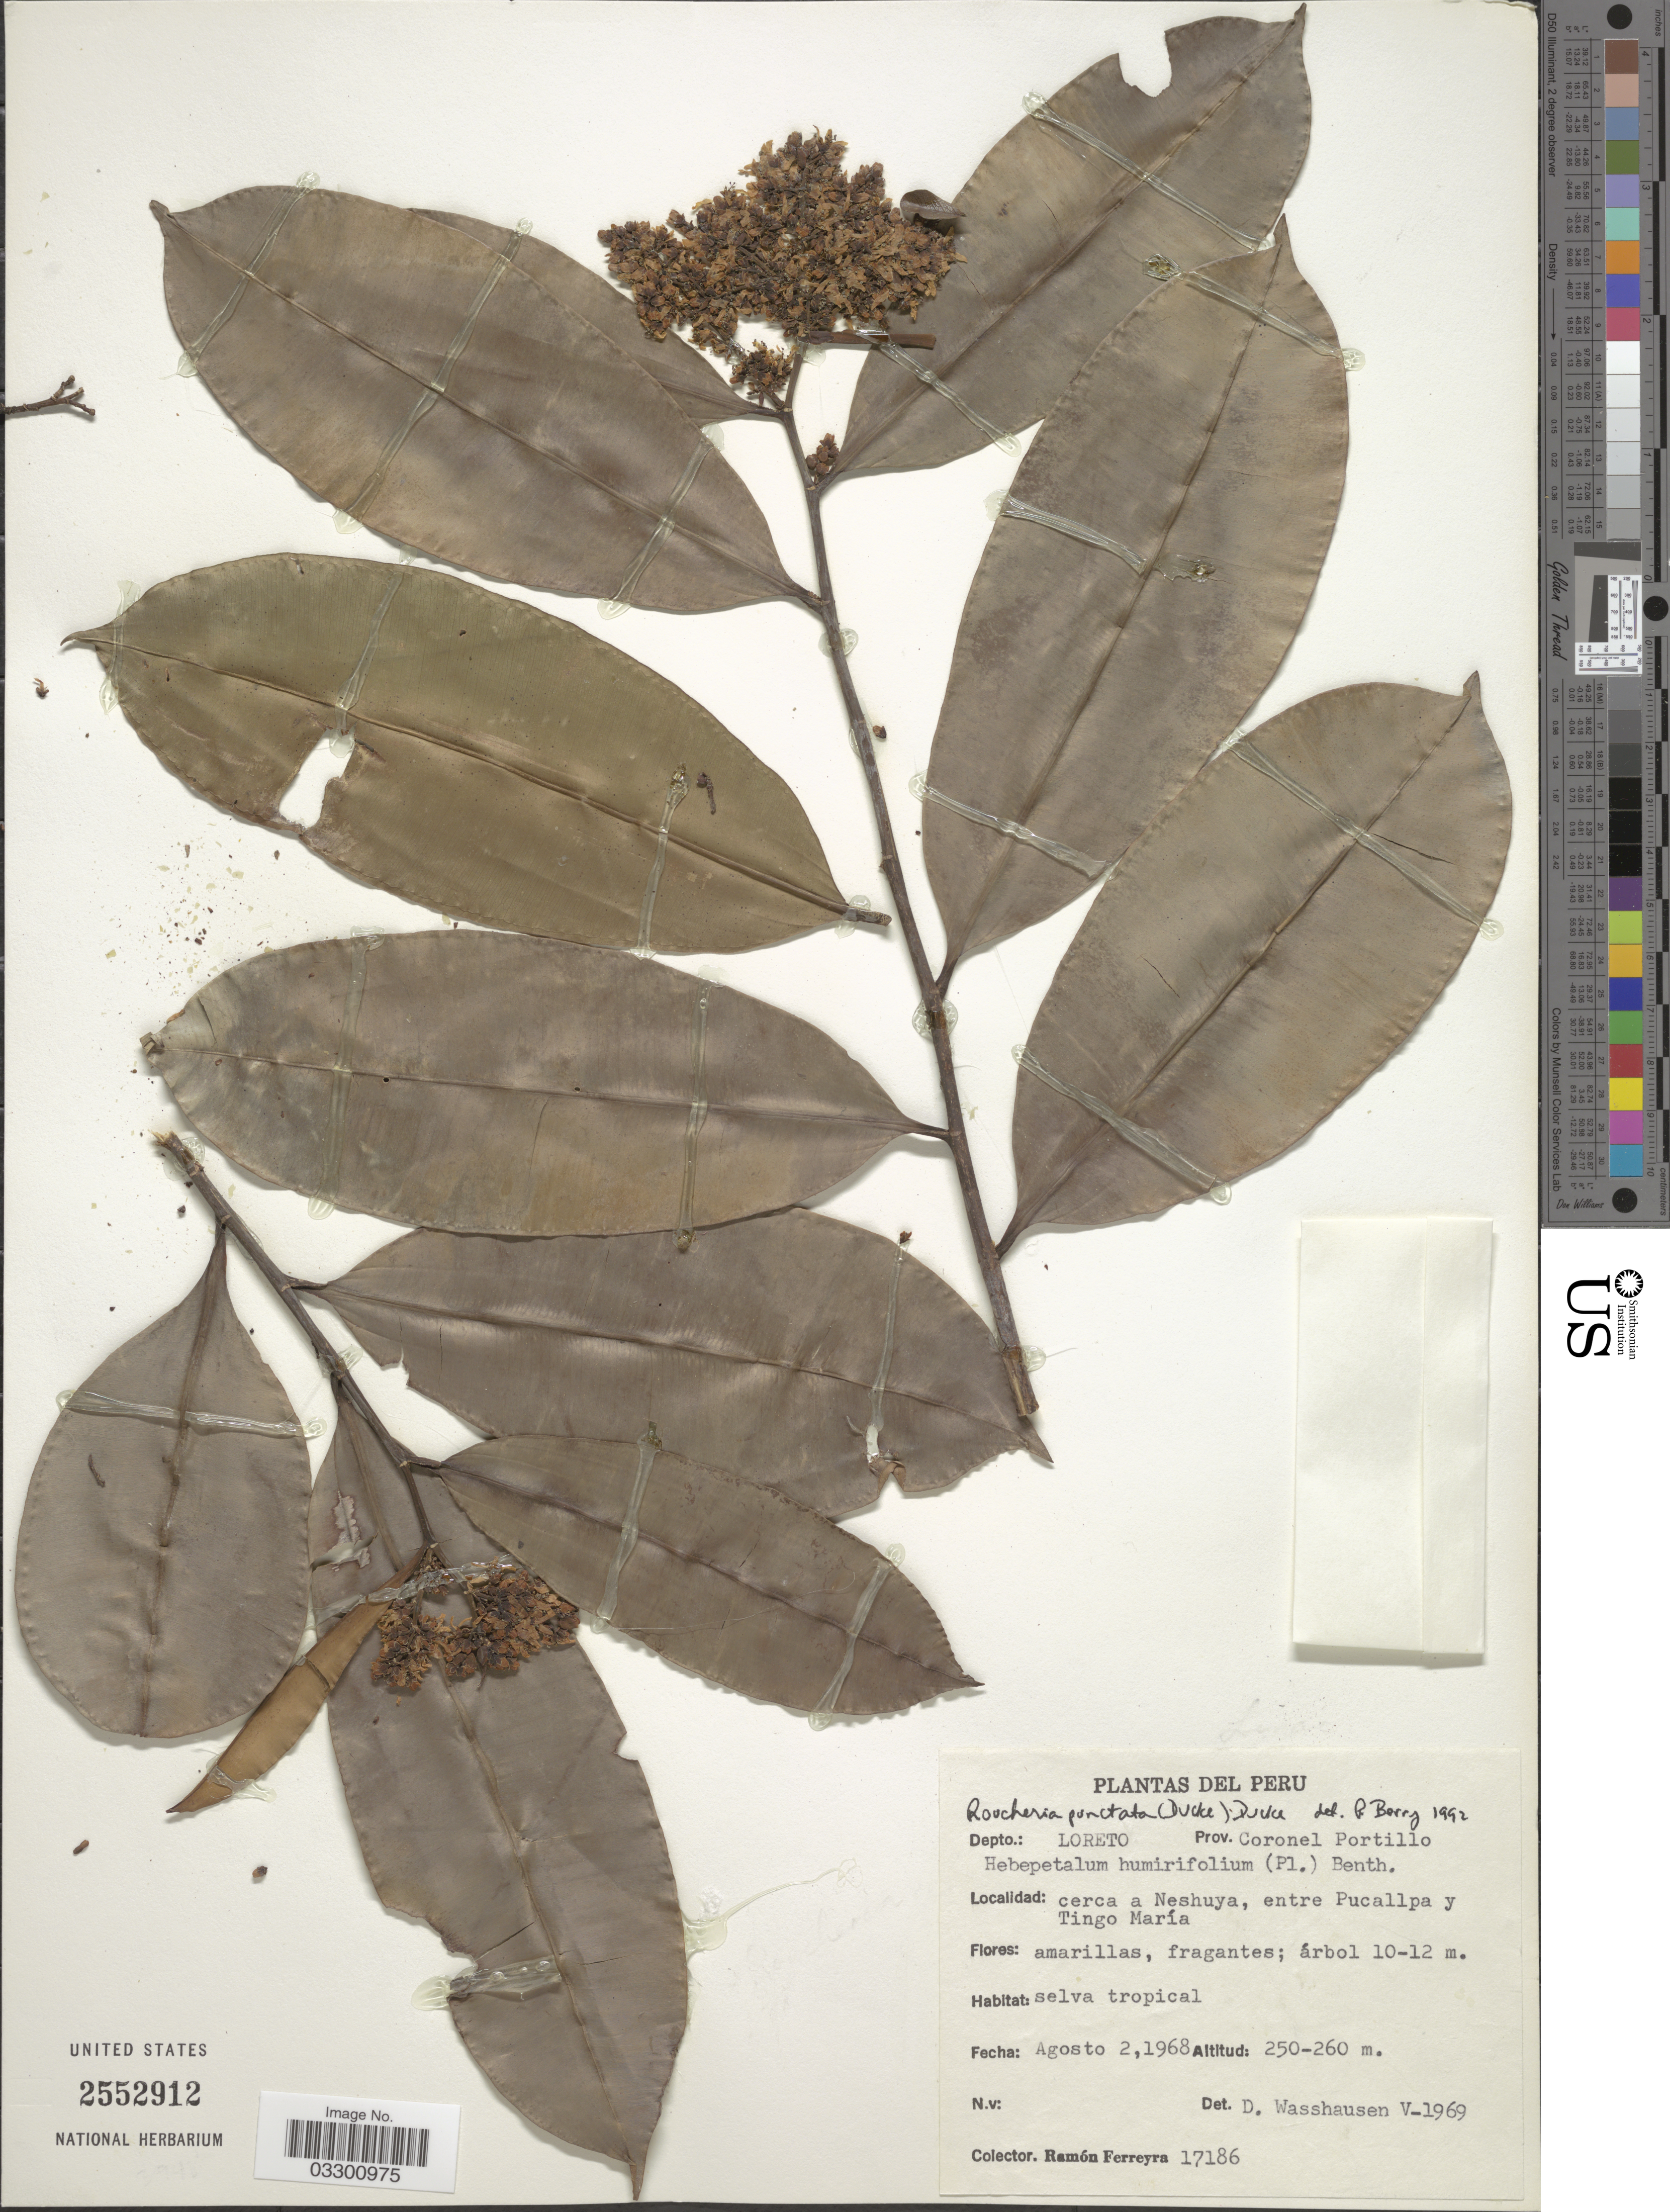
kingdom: Plantae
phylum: Tracheophyta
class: Magnoliopsida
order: Malpighiales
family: Linaceae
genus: Roucheria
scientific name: Roucheria punctata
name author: (Ducke) Ducke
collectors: R. A. Ferreyra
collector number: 17186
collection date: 1968-08-02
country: Peru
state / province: Loreto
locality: Depto.: Loreto Prov. Coronel Portillo, cerca a Neshuya, entre Pucallpa y Tingo María.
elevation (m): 250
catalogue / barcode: US 2552912